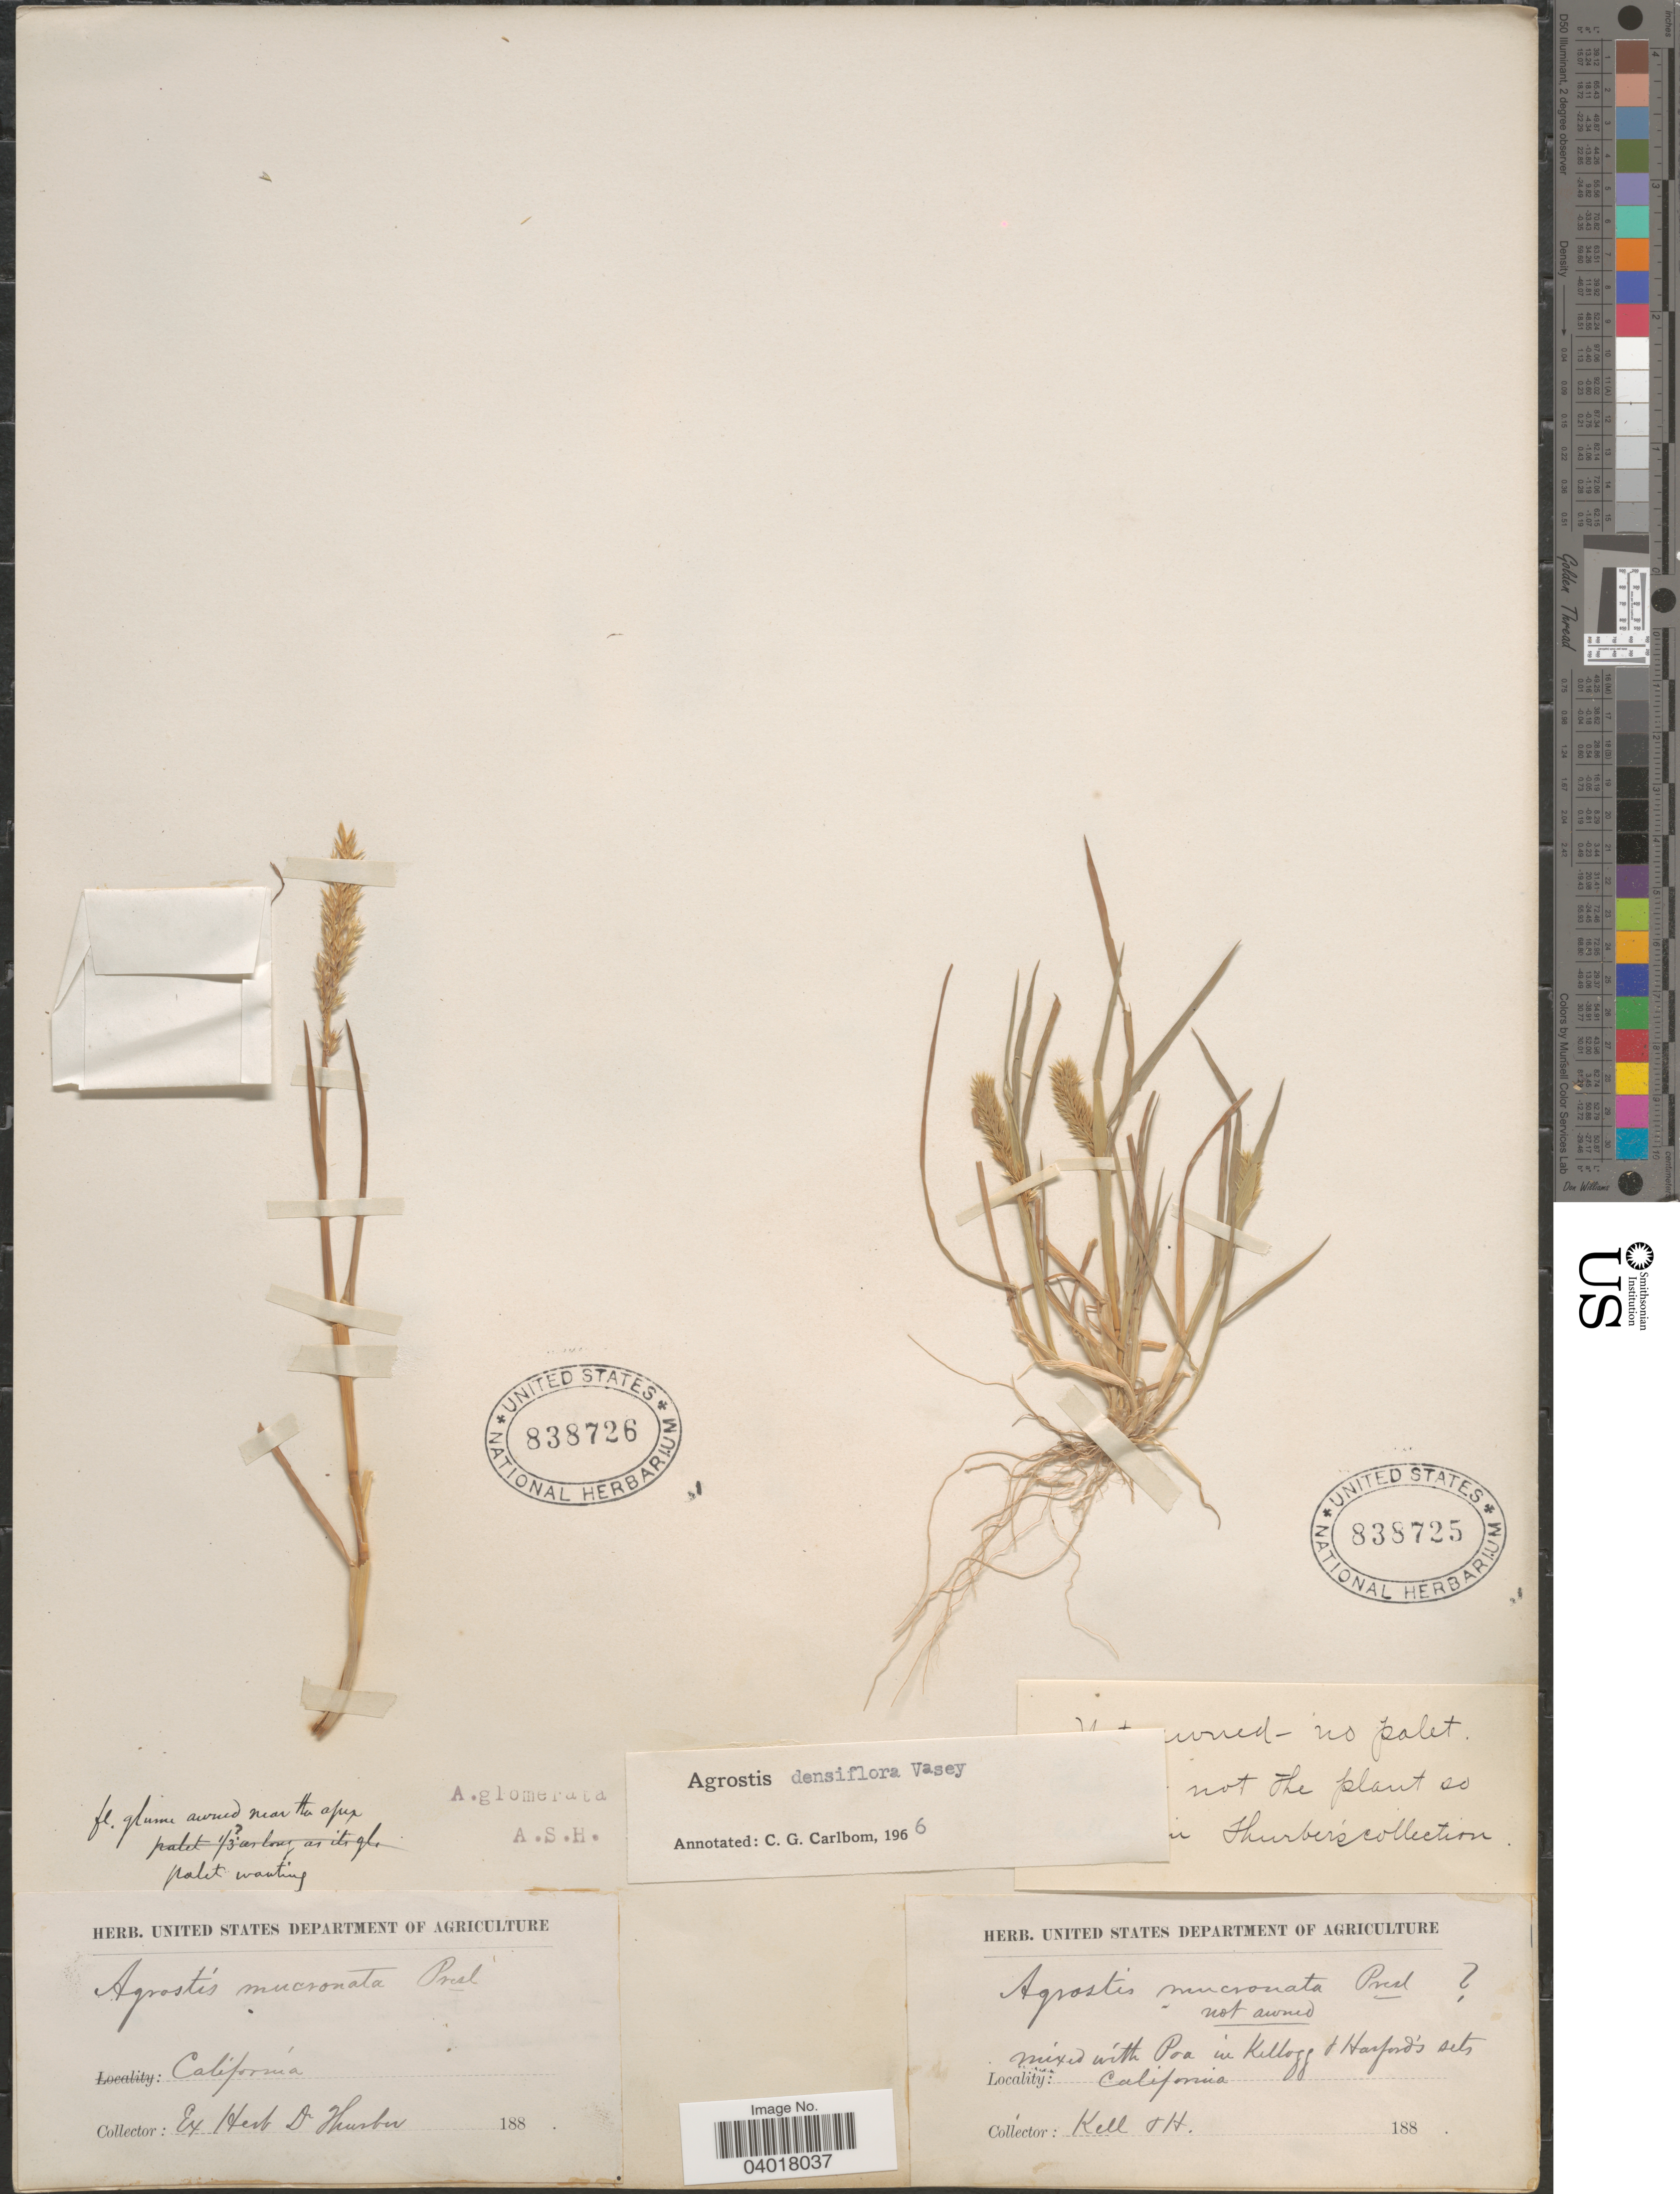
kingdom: Plantae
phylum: Tracheophyta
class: Liliopsida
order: Poales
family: Poaceae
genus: Agrostis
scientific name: Agrostis densiflora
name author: Vasey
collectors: Ex herb. Dr. Thurber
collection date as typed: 188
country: United States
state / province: California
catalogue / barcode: US 838726